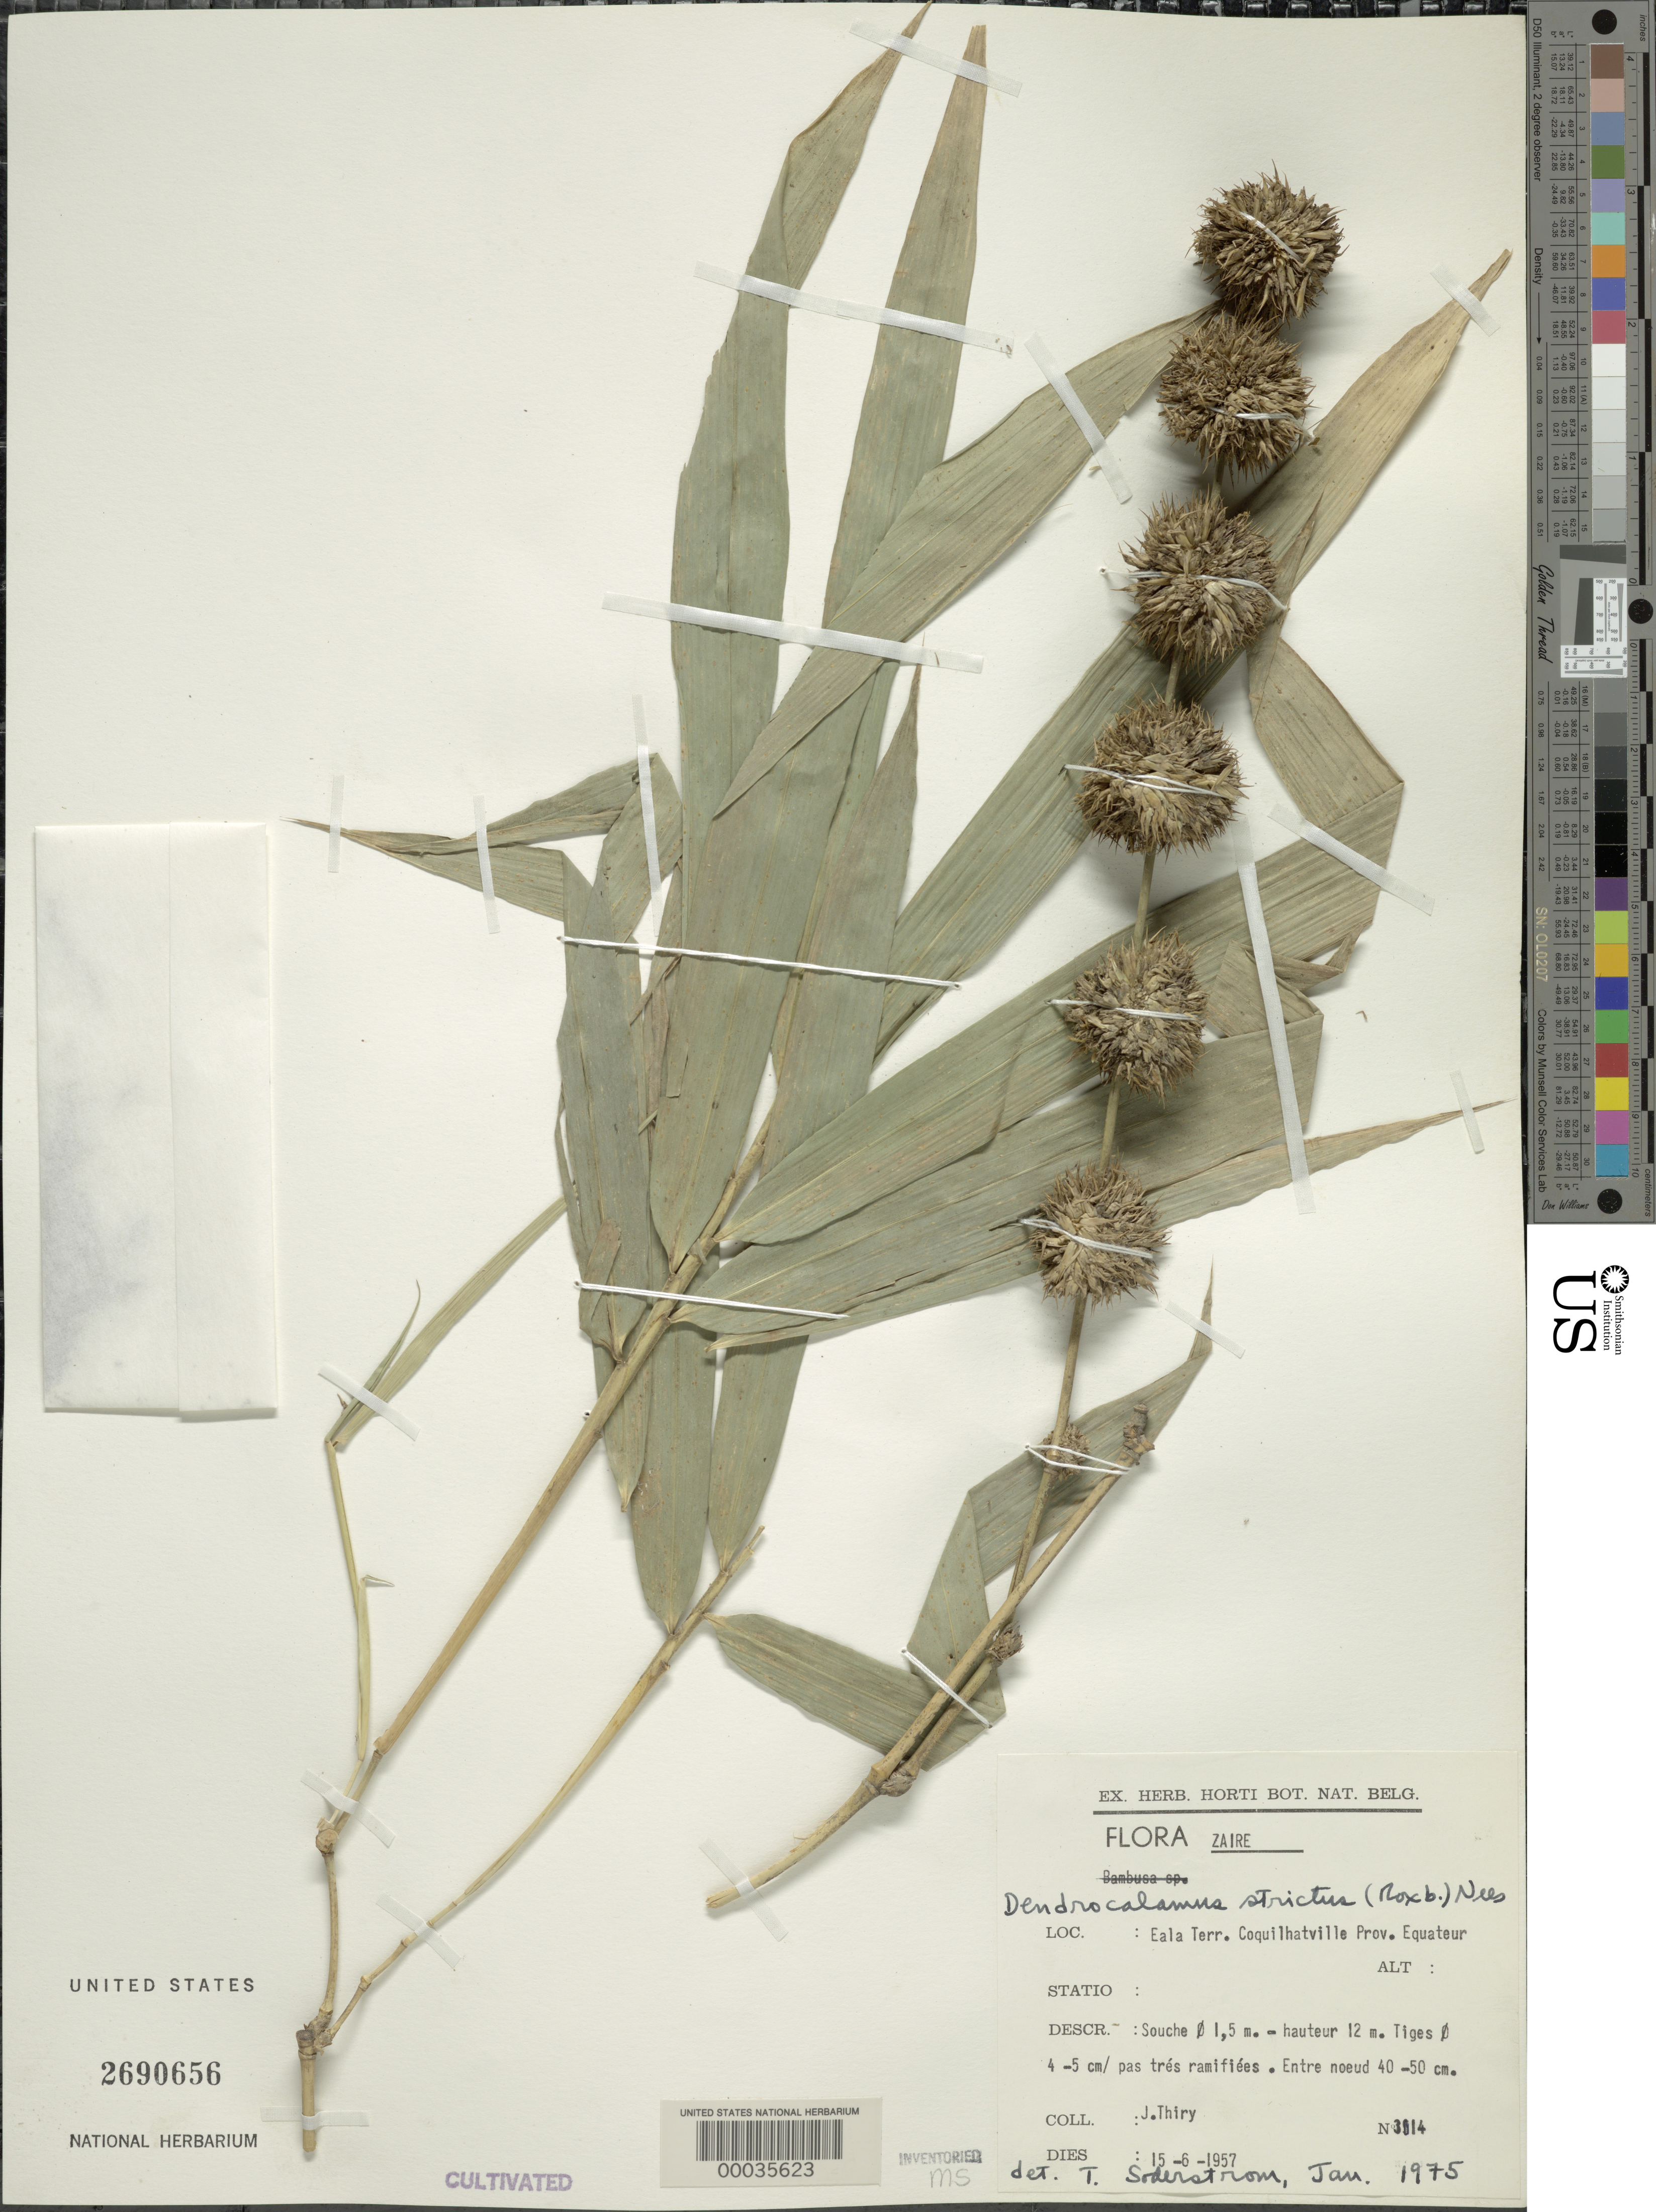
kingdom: Plantae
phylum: Tracheophyta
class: Liliopsida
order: Poales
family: Poaceae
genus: Dendrocalamus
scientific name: Dendrocalamus strictus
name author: (Roxb.) Nees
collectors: J. Thiry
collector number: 3114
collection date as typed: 15 Jun 1957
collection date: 1957-06-15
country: Congo, Democratic Republic of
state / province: Équateur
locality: Eala, coquilhatville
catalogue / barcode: US 2690656